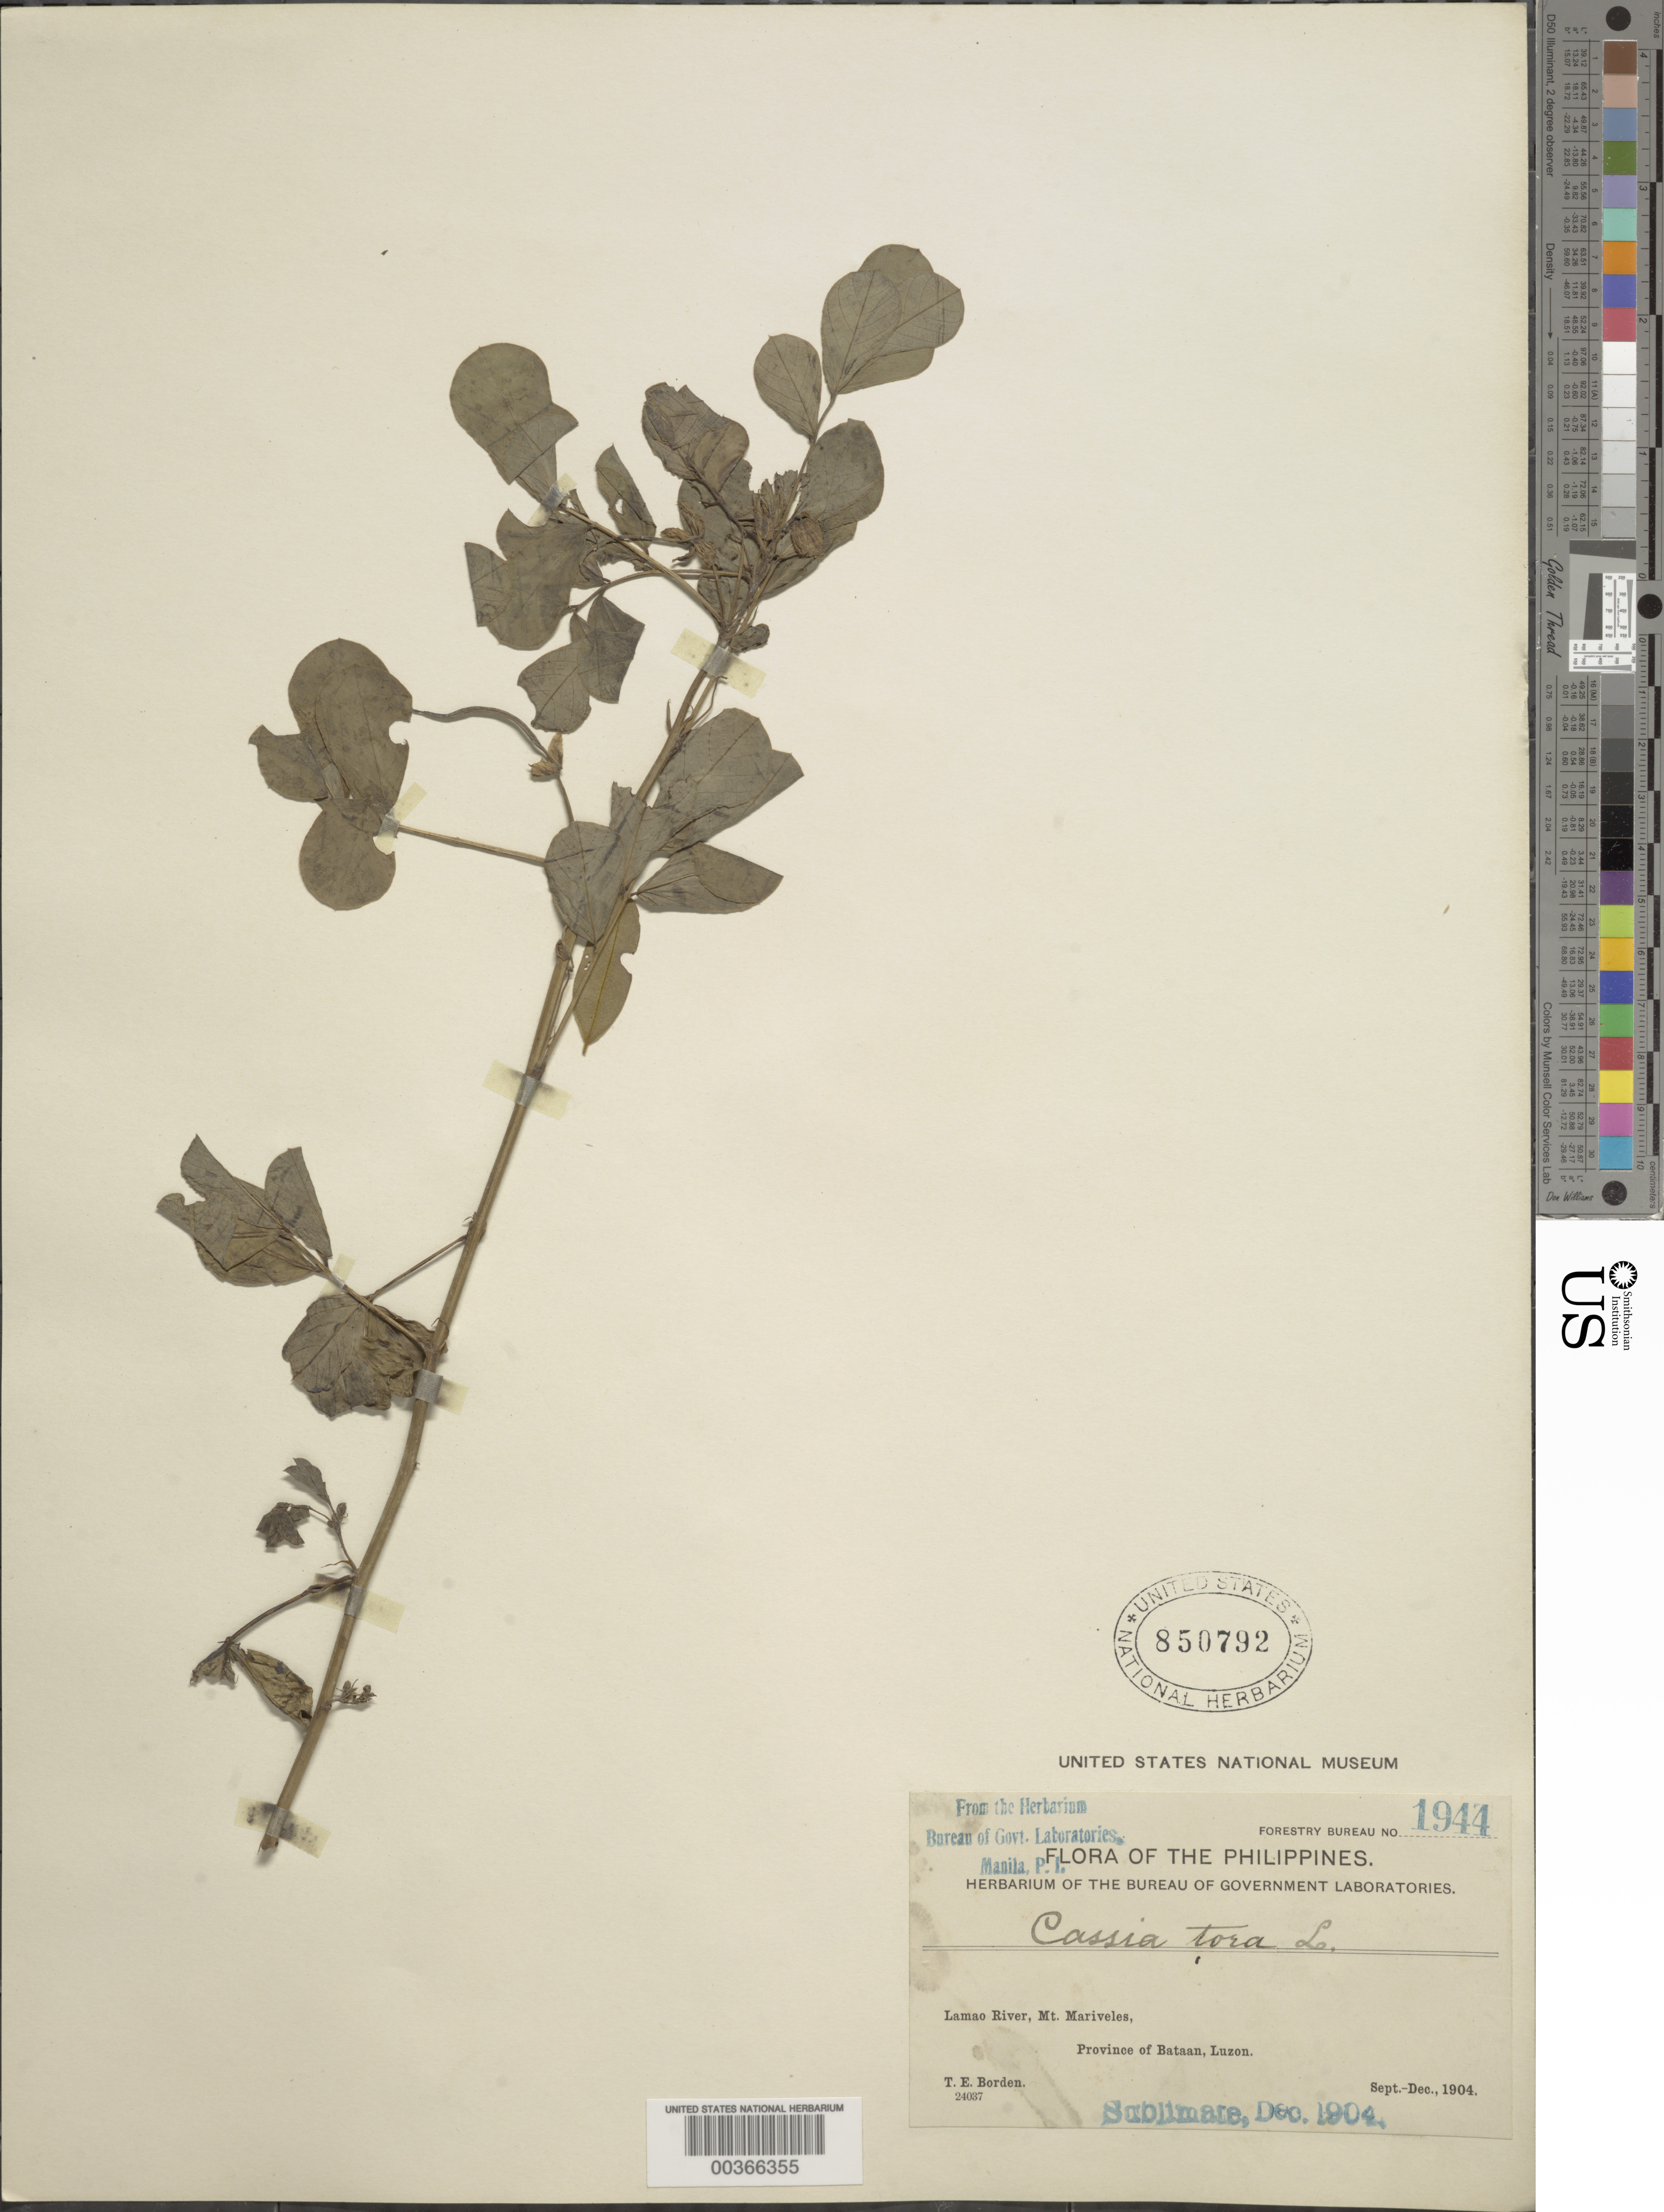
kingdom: Plantae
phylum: Tracheophyta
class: Magnoliopsida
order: Fabales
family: Fabaceae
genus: Senna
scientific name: Senna tora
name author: (L.) Roxb.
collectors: T. E. Borden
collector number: Forestry Bureau No. 1944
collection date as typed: Sep 1904 to -- Dec 1904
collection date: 1904-09/1904-12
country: Philippines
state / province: Central Luzon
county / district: Bataan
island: Luzon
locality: Lamao River, Mt. Mariveles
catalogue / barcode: US 850792